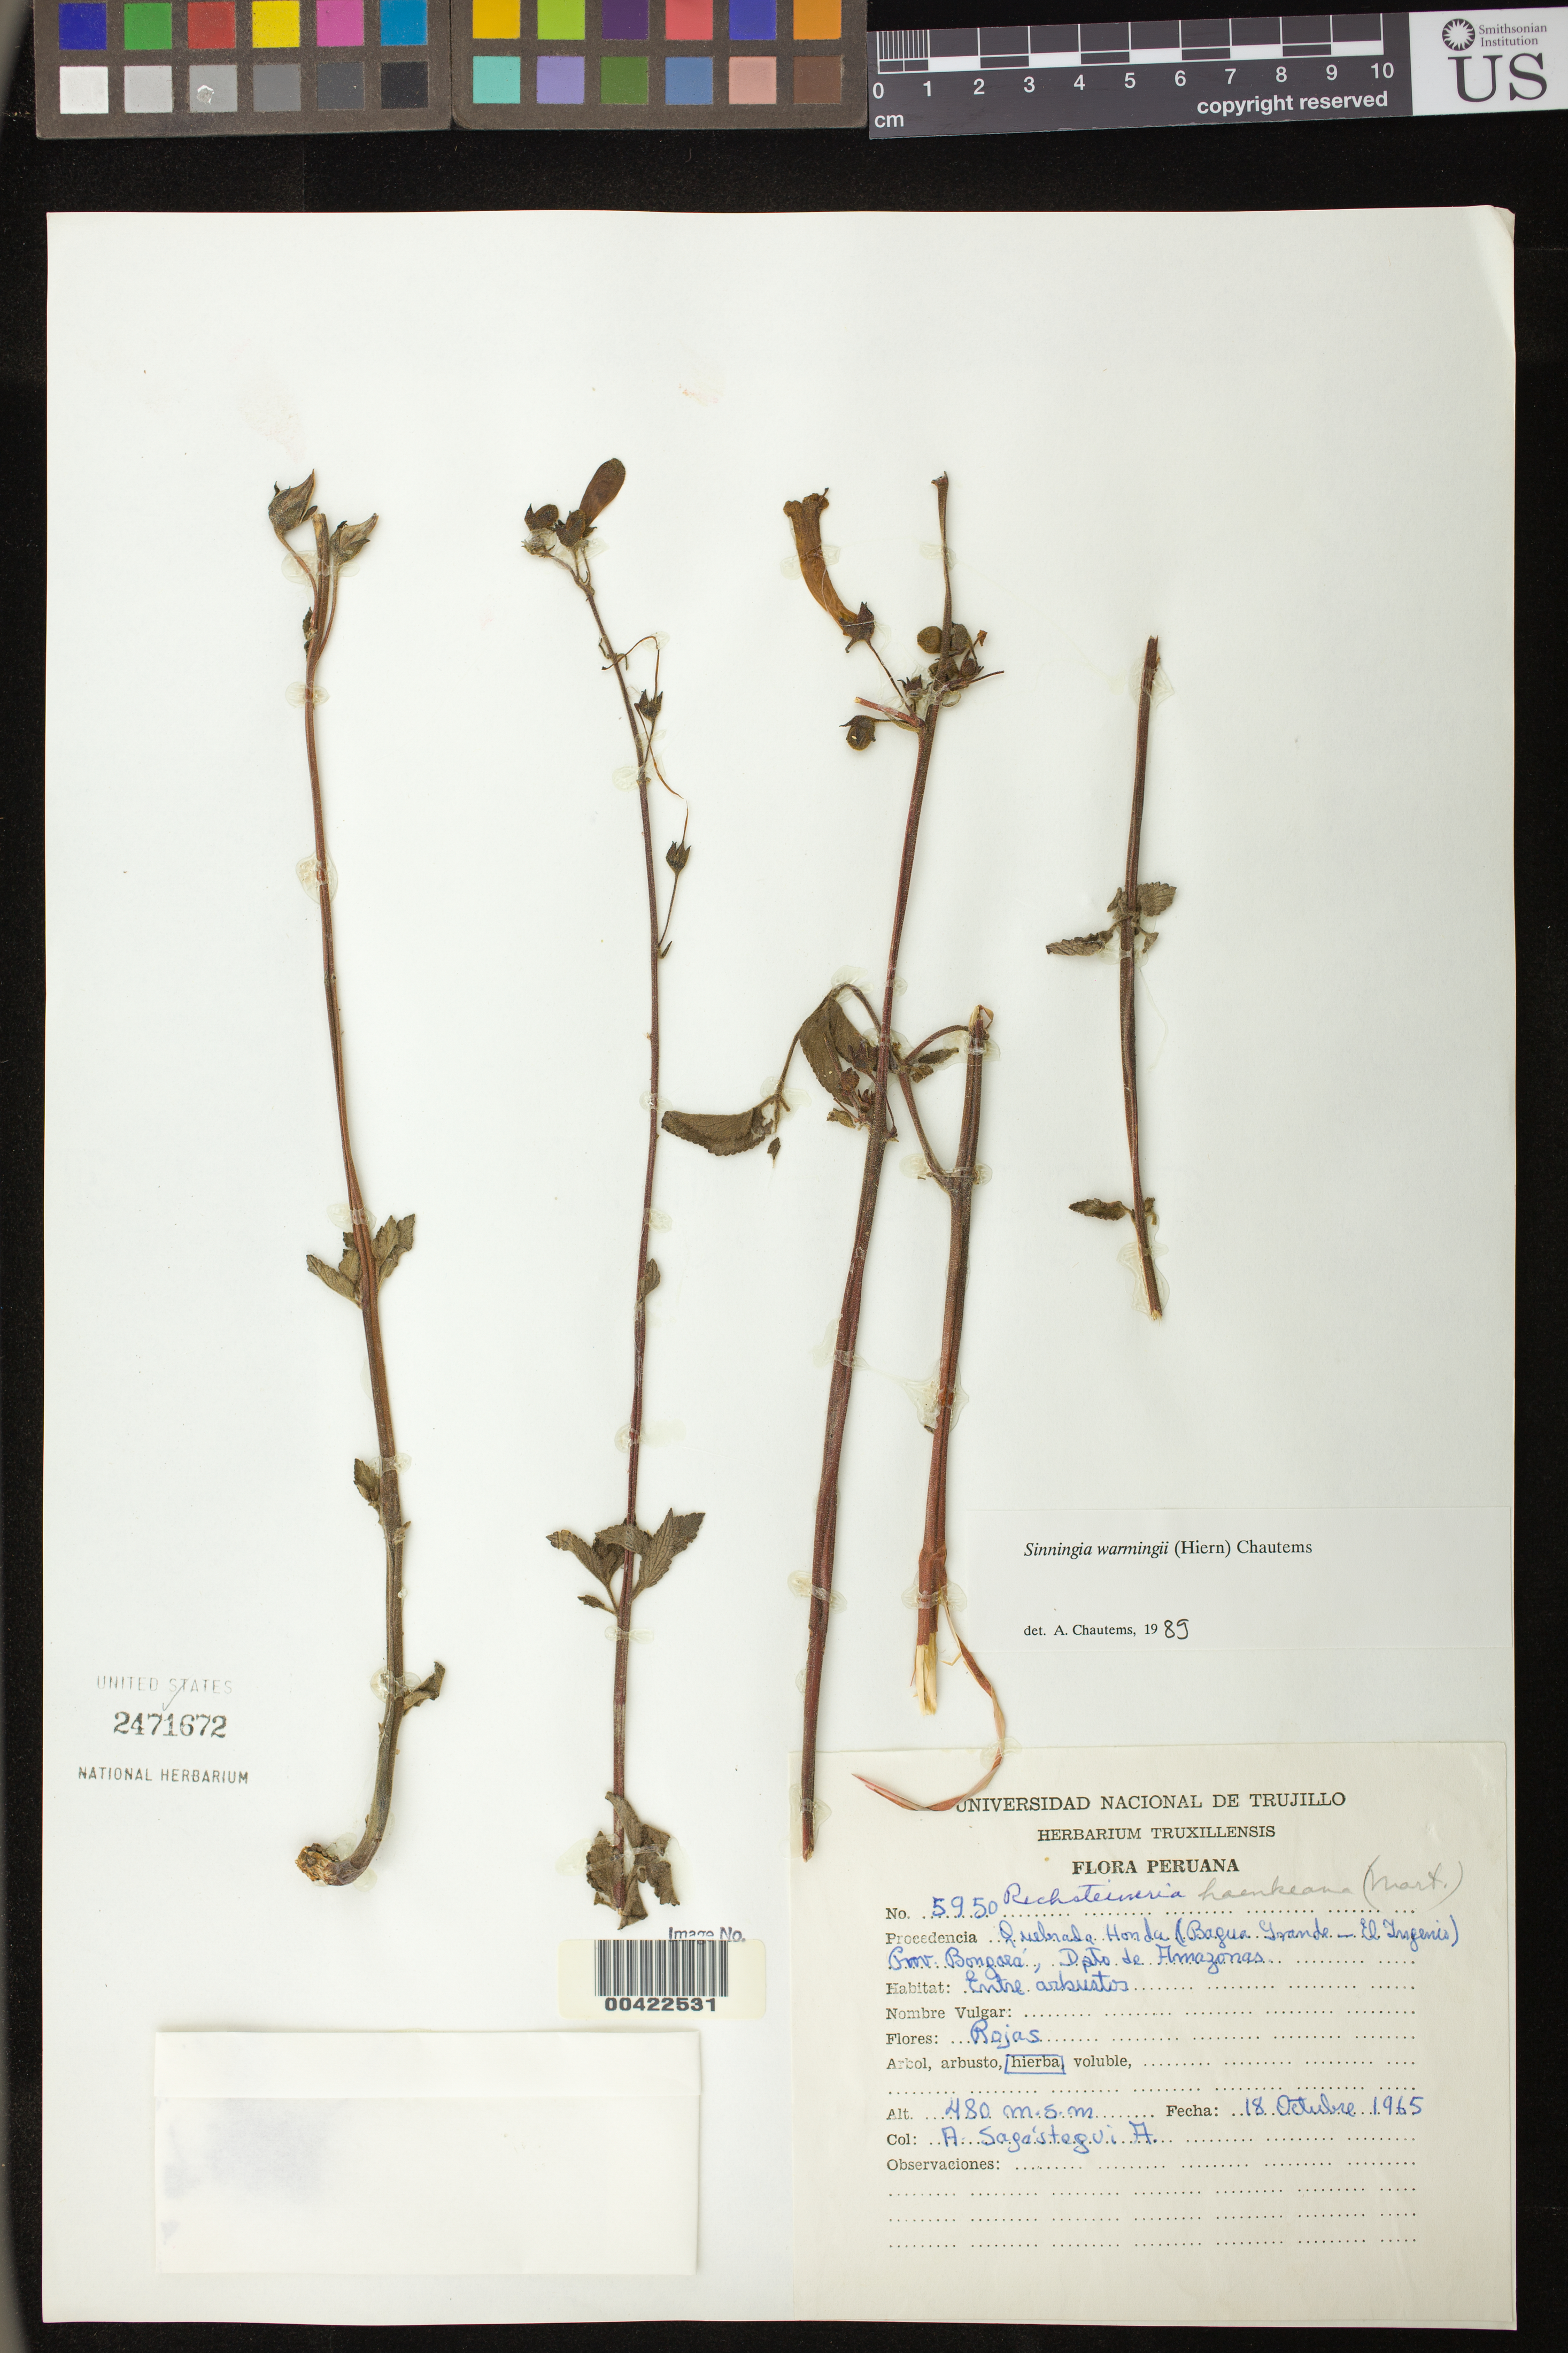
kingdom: Plantae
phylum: Tracheophyta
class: Magnoliopsida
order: Lamiales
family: Gesneriaceae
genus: Sinningia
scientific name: Sinningia warmingii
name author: (Hiern) Chautems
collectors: A. Sagástegui A.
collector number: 5950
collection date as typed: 18 Oct 1965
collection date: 1965-10-18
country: Peru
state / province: Amazonas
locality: Prov. Bonzalá; Proc. Quebrada Honda (Bagua Grande - El Ingenio)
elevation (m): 480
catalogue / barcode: US 2471672